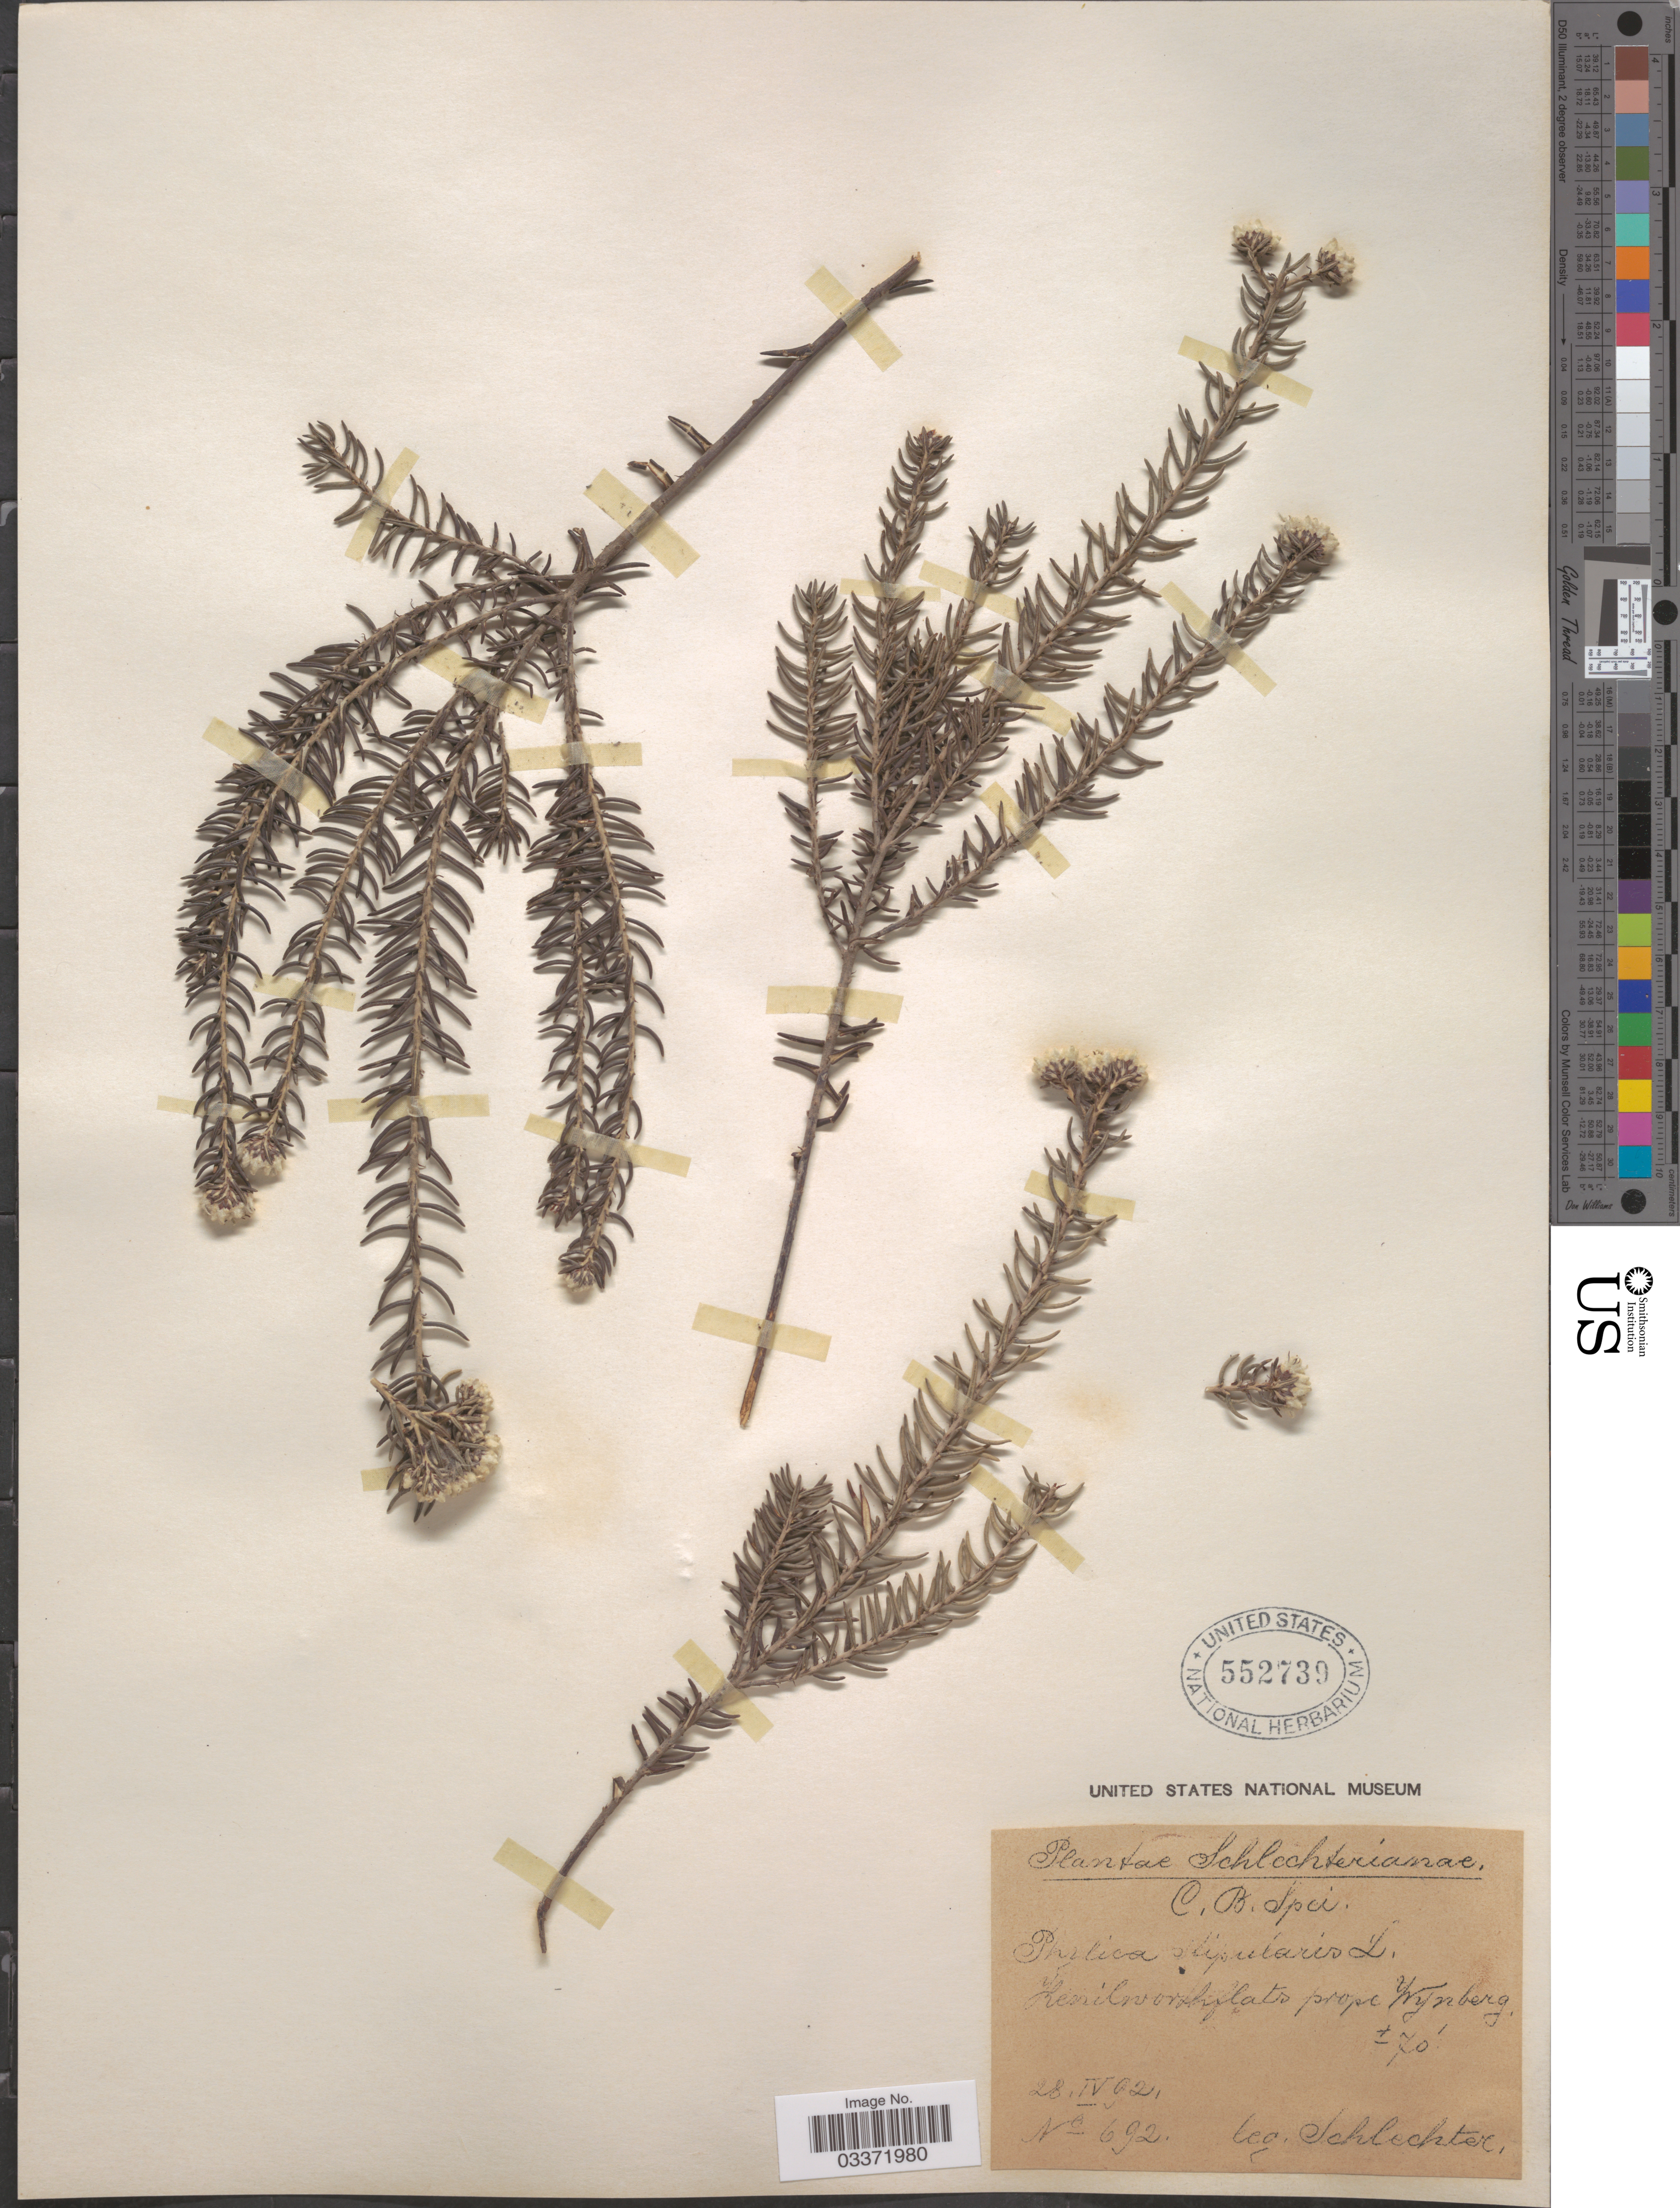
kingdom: Plantae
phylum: Tracheophyta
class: Magnoliopsida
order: Rosales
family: Rhamnaceae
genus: Trichocephalus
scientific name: Trichocephalus stipularis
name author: (L.) Brongn.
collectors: Schlechter, --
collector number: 692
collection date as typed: Transcribed d/m/y: 28/4/92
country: South Africa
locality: C.B. Spei. Kenilworthflats prope Wynberg.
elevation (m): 21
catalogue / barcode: US 552739